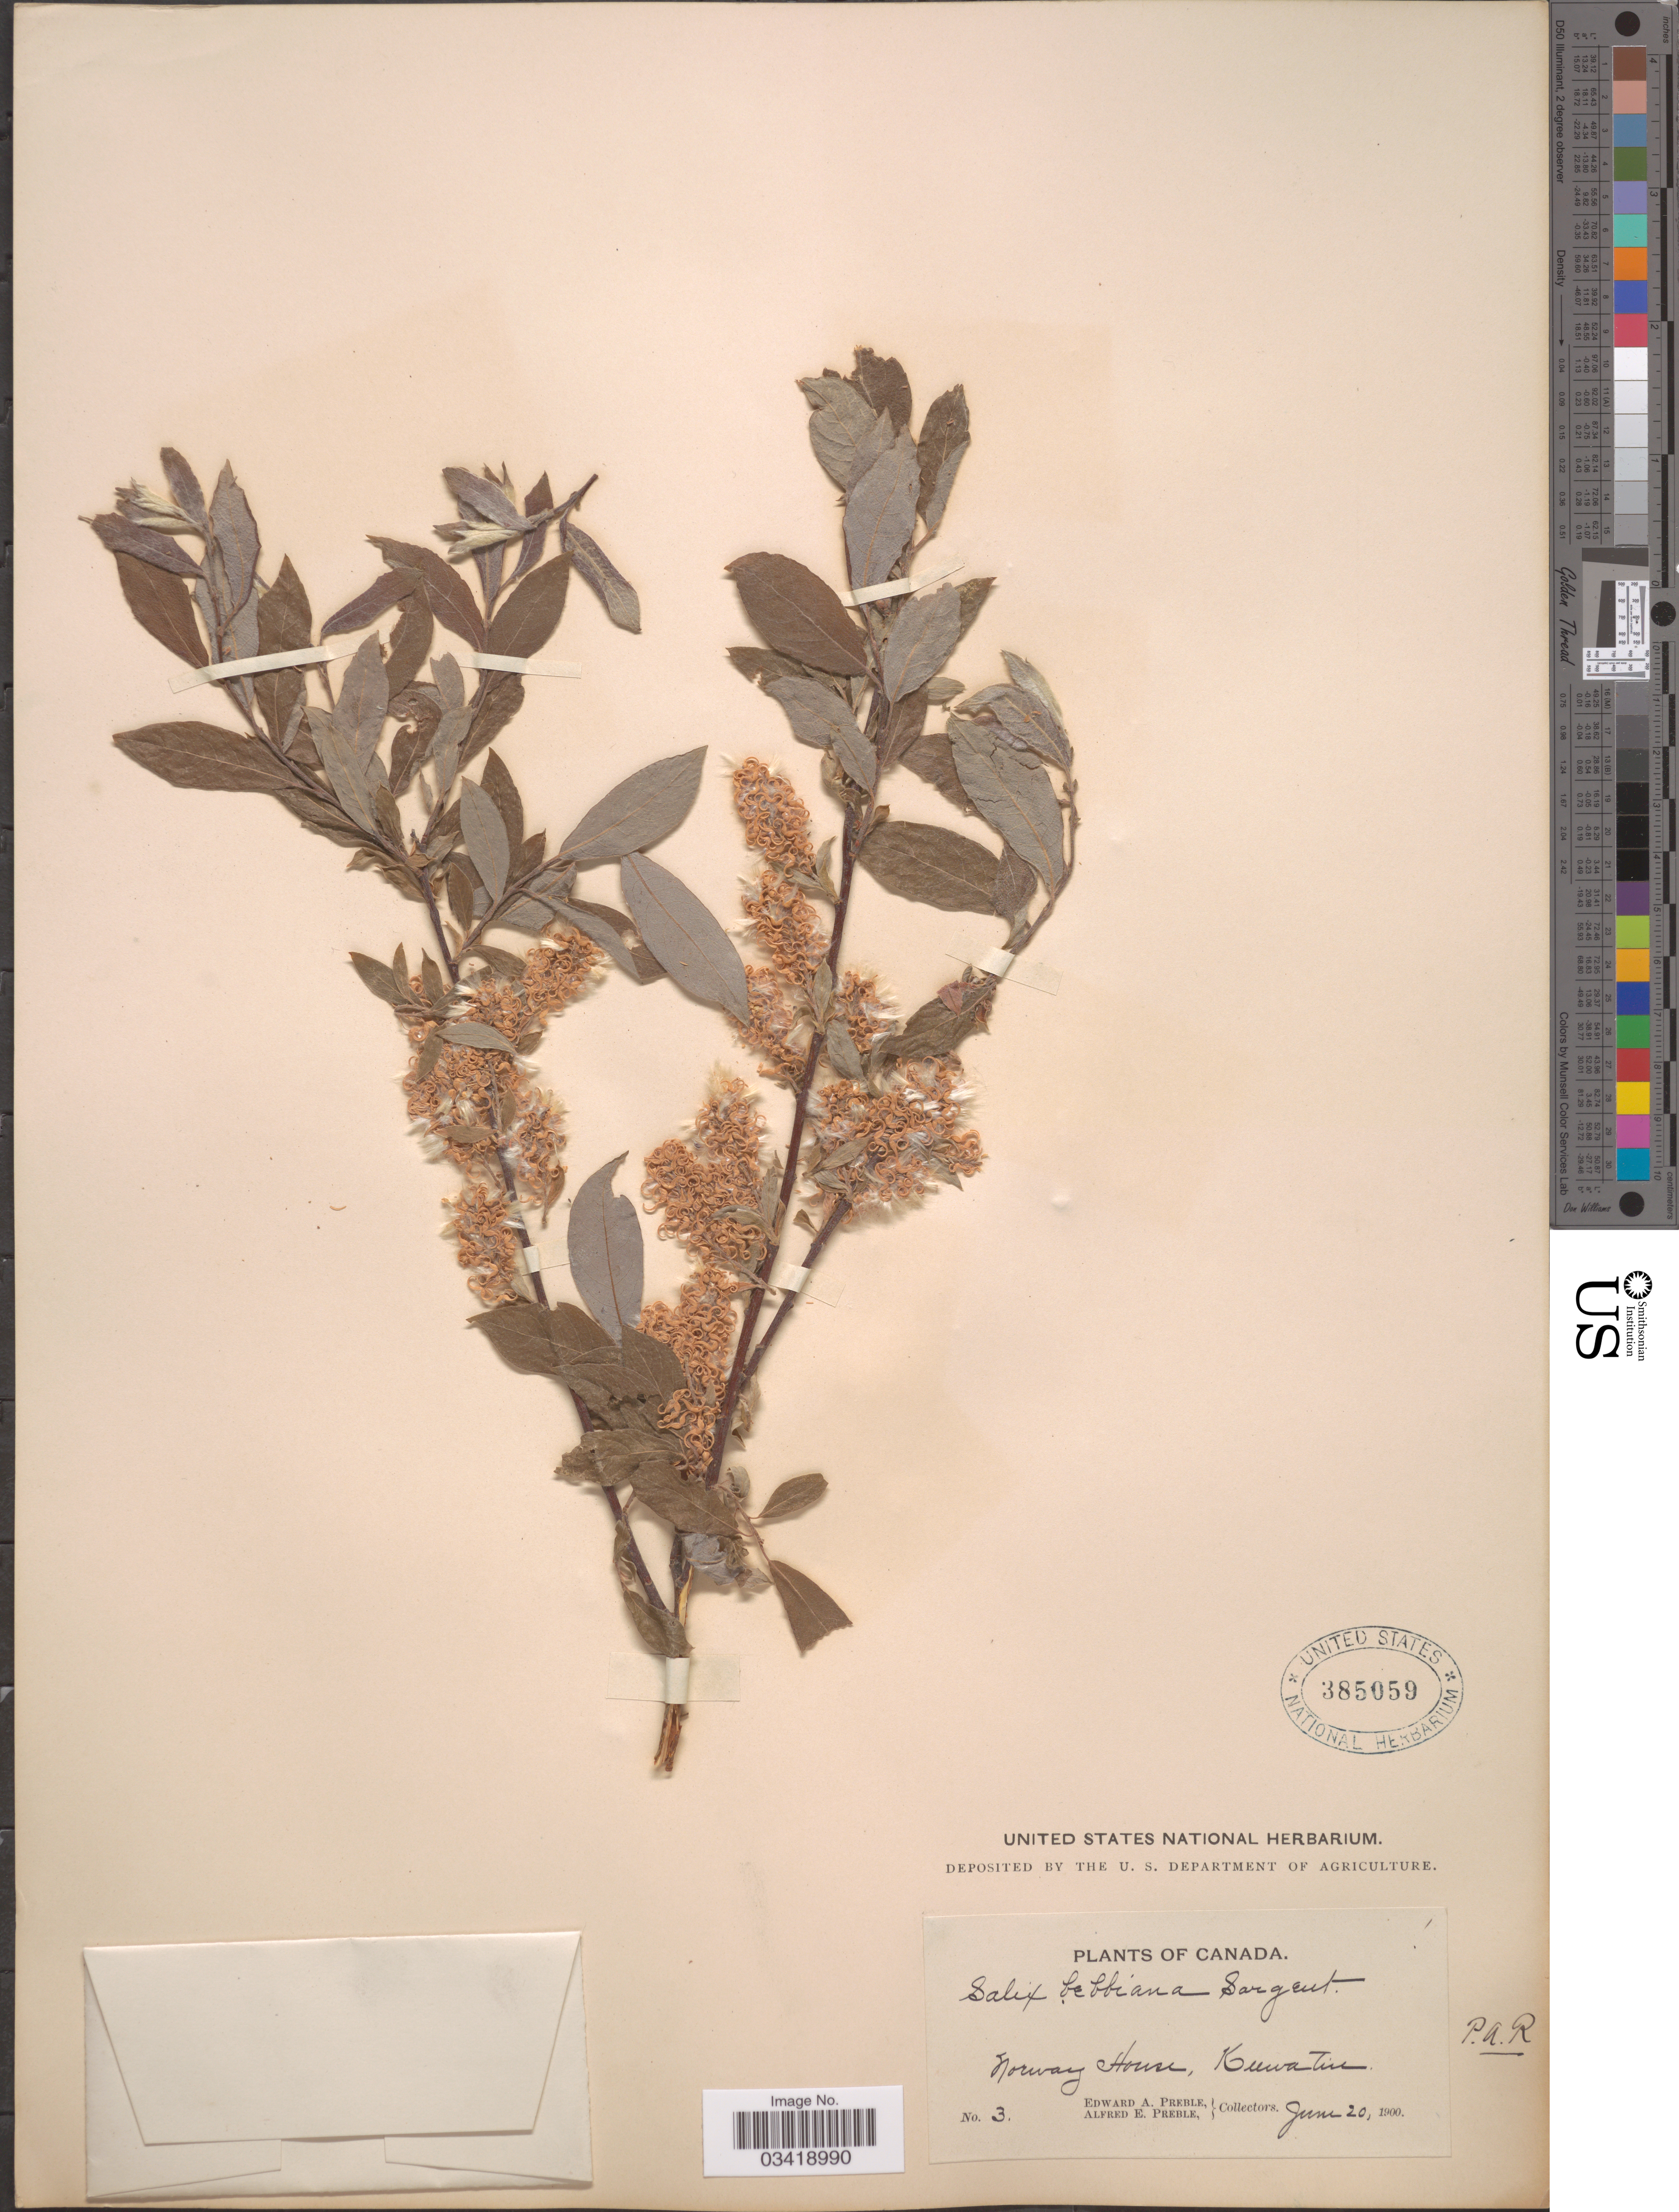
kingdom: Plantae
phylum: Tracheophyta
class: Magnoliopsida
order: Malpighiales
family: Salicaceae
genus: Salix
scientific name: Salix bebbiana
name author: Sarg.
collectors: E. Preble & A. Preble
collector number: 3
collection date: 1900-06-20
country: Canada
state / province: Nunavut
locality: Norway House, Keewatin.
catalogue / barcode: US 385059